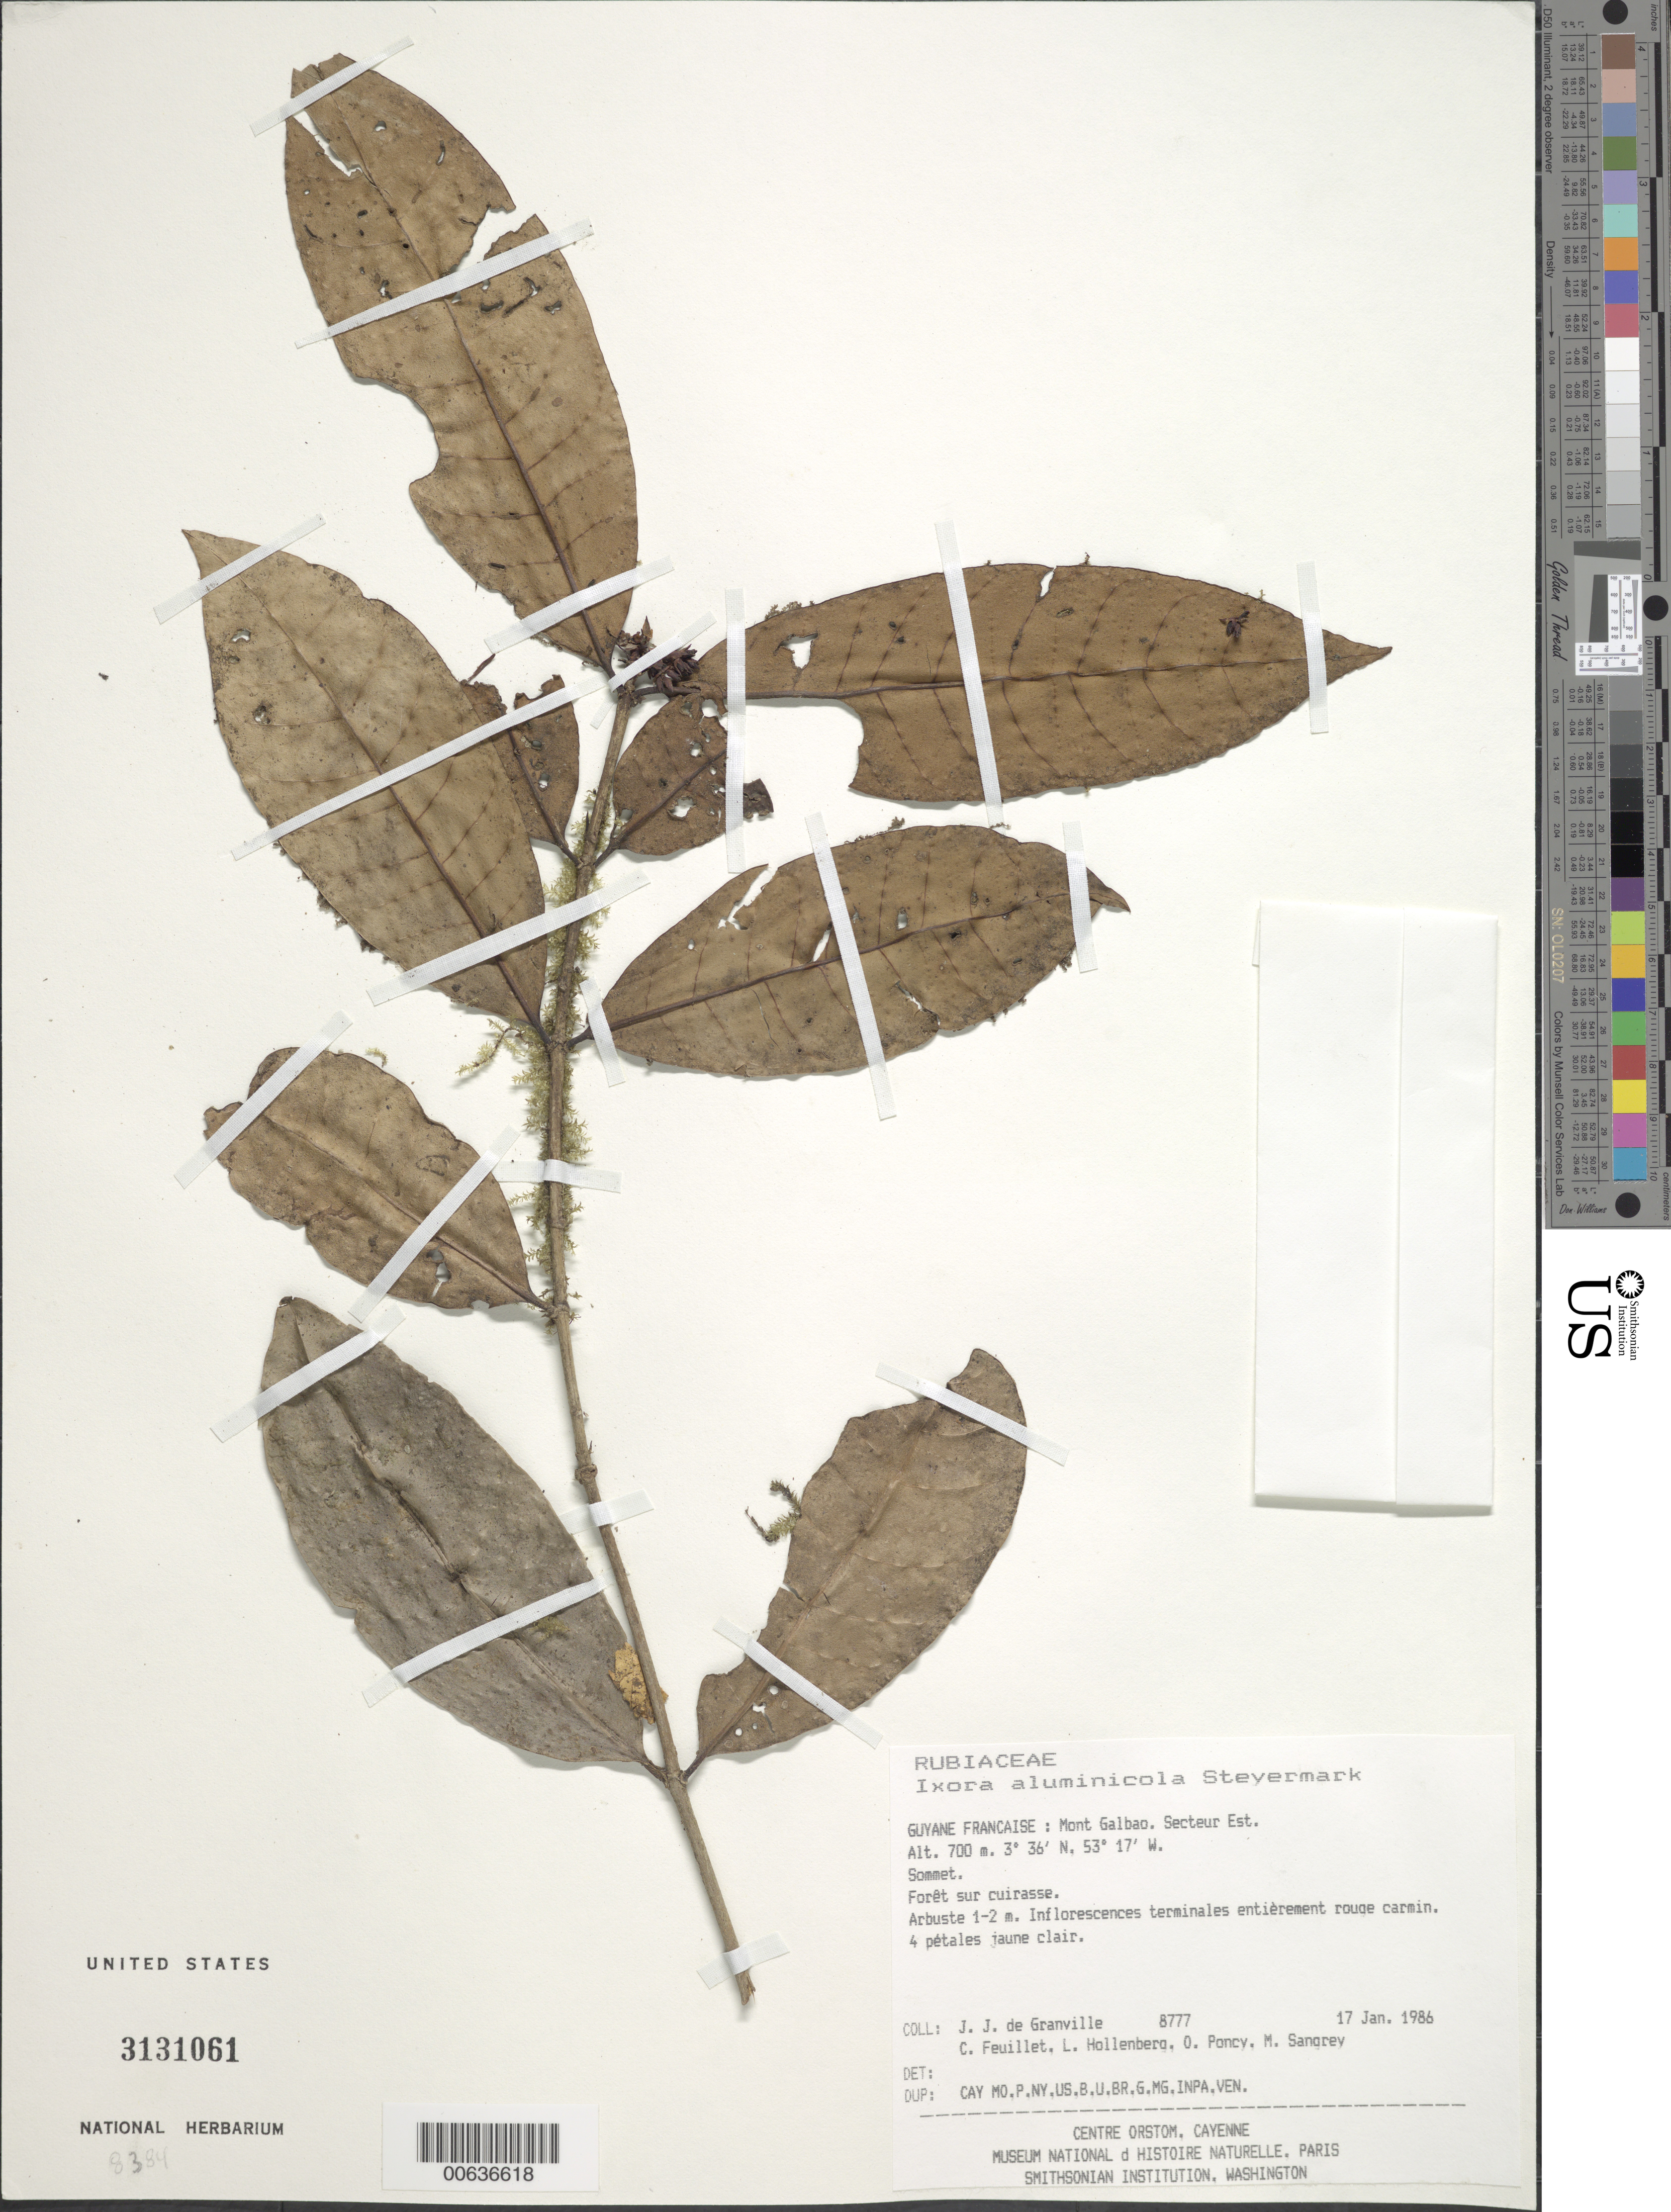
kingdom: Plantae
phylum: Tracheophyta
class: Magnoliopsida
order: Gentianales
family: Rubiaceae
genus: Ixora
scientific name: Ixora aluminicola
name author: Steyerm.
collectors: J.-J. de Granville, C. Feuillet, L. Hollenberg, O. Poncy & M. S. Sangrey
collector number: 8777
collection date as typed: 17-Jan-86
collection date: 1986-01-17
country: French Guiana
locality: Mont Galbao. Secteur Est. Sommet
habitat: Forêt sur cuirasse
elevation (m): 700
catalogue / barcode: US 3131061